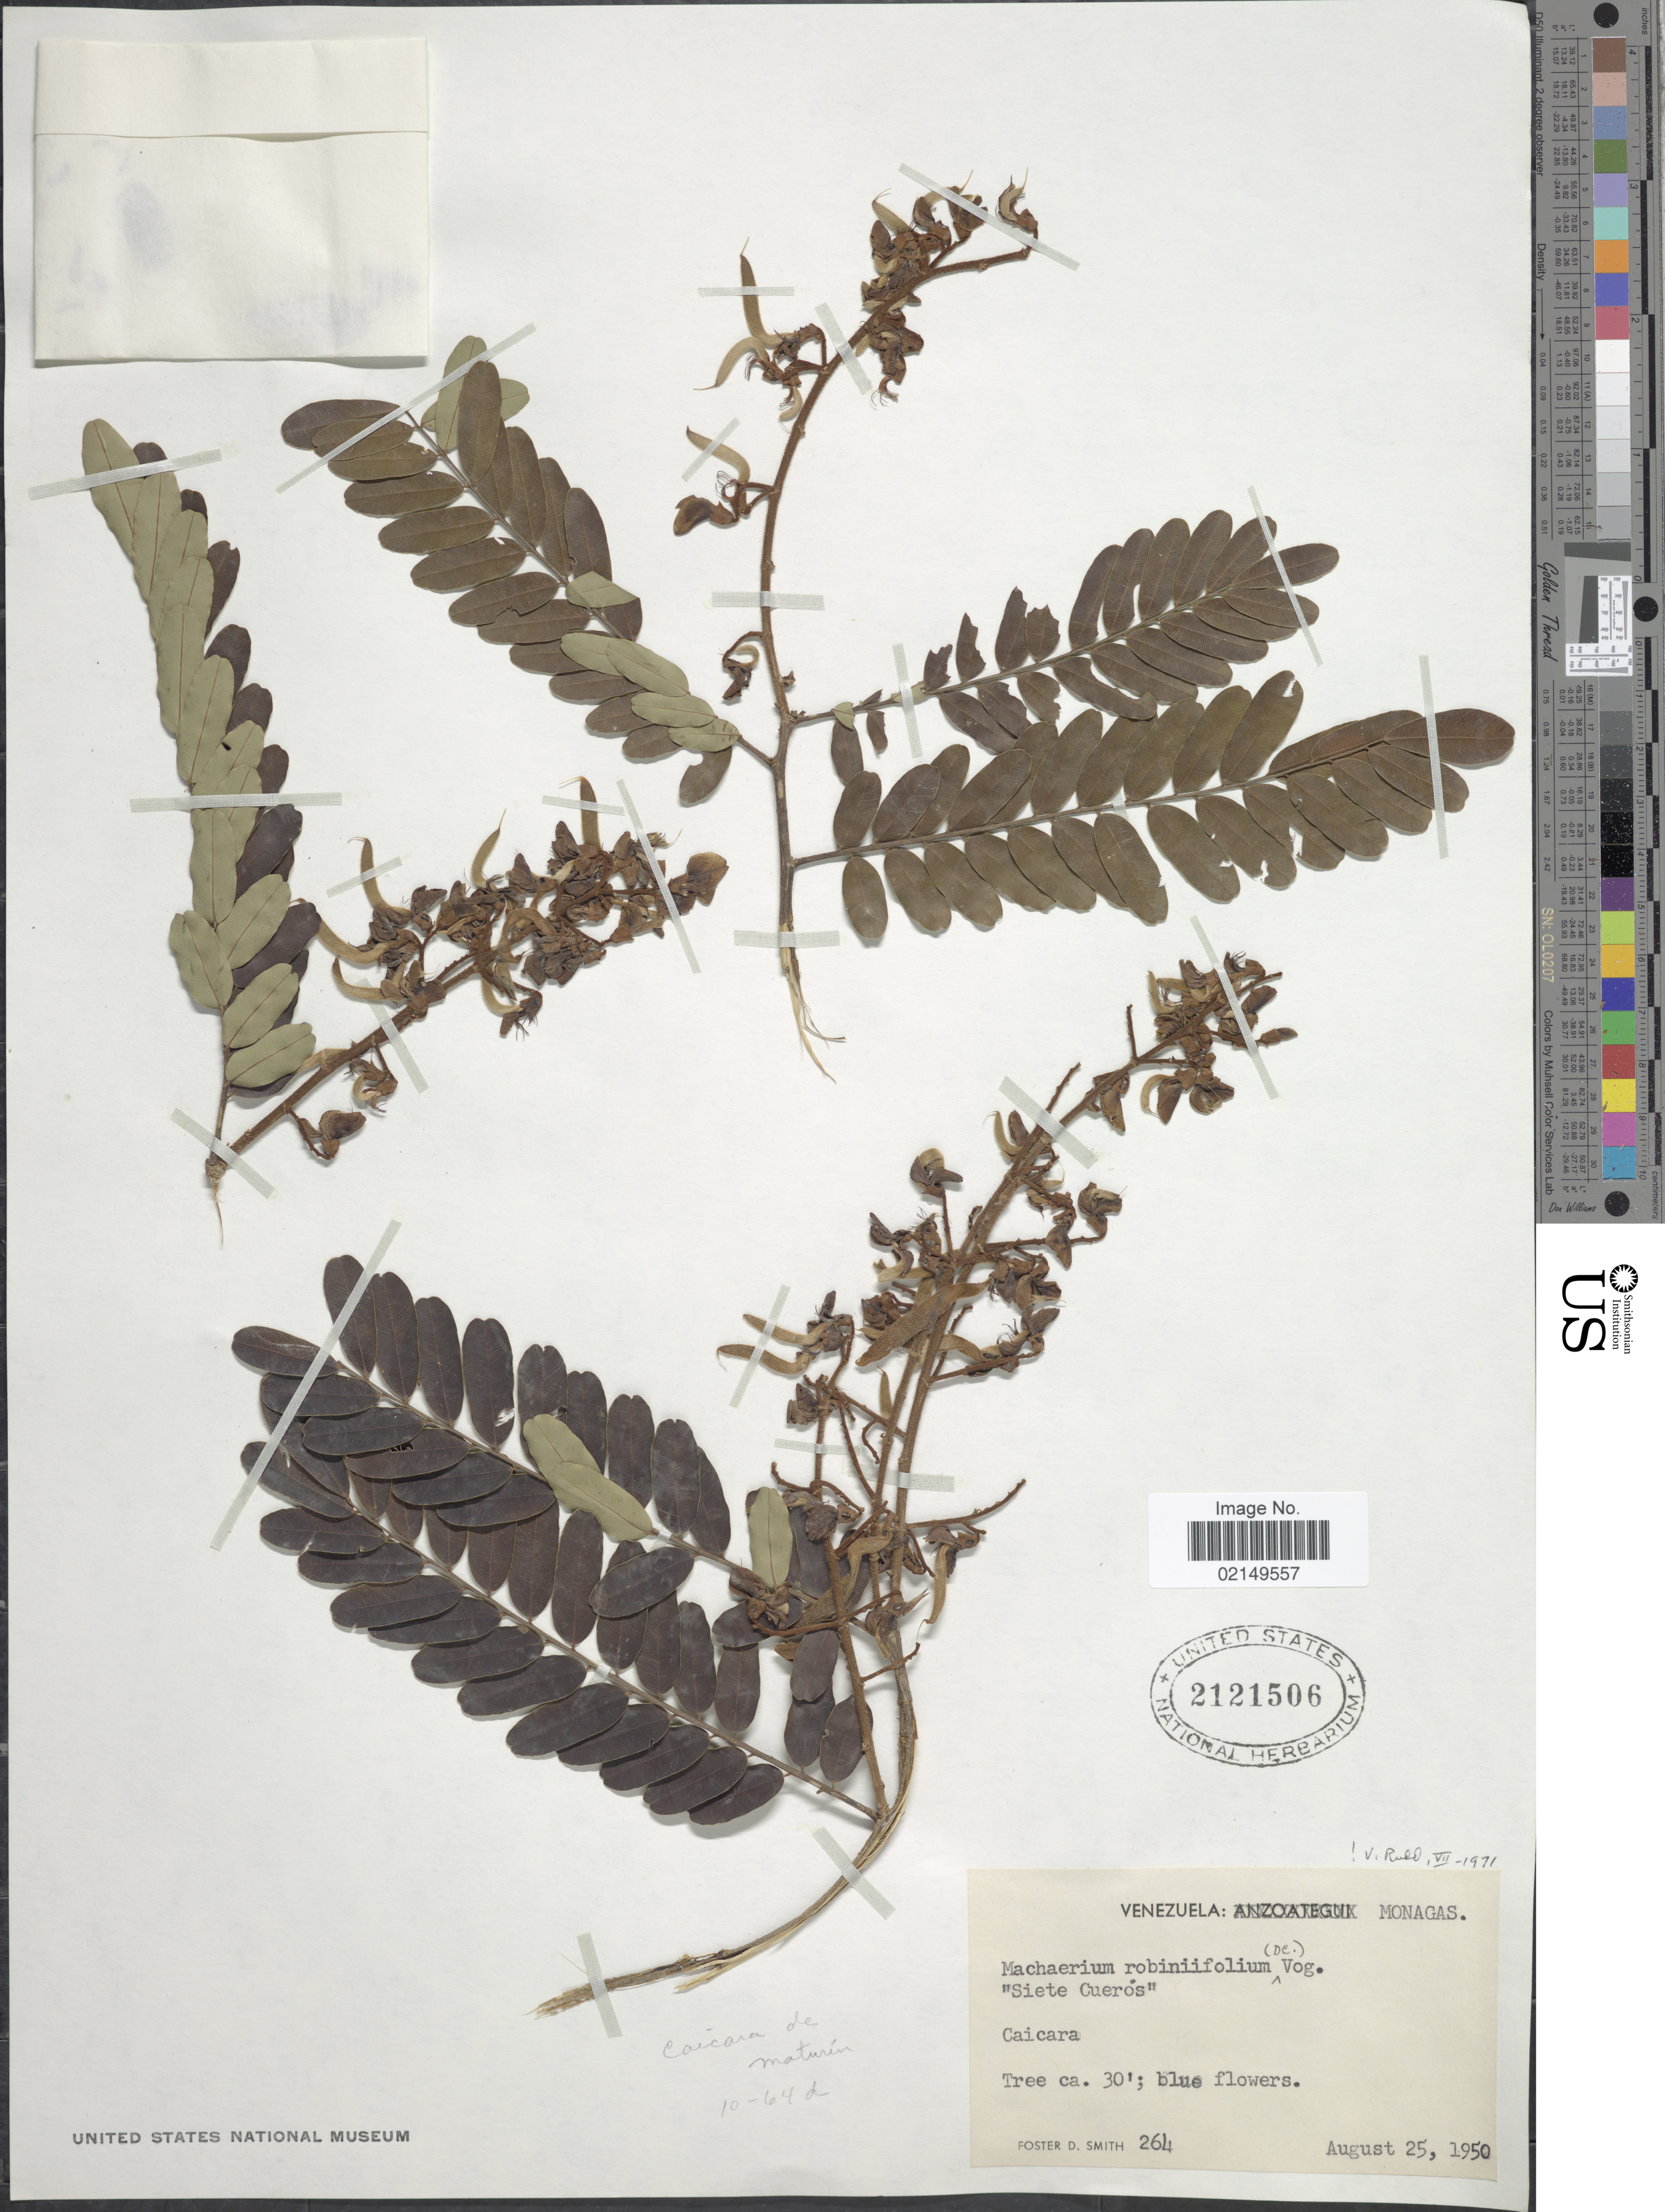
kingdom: Plantae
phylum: Tracheophyta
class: Magnoliopsida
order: Fabales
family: Fabaceae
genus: Machaerium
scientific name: Machaerium robinifolium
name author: (DC.) Vogel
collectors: F. Smith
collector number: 264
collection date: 1950-08-25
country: Venezuela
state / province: Monagas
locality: Venezuela, Monagas, Caicara, Siete Cueros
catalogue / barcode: US 2121506